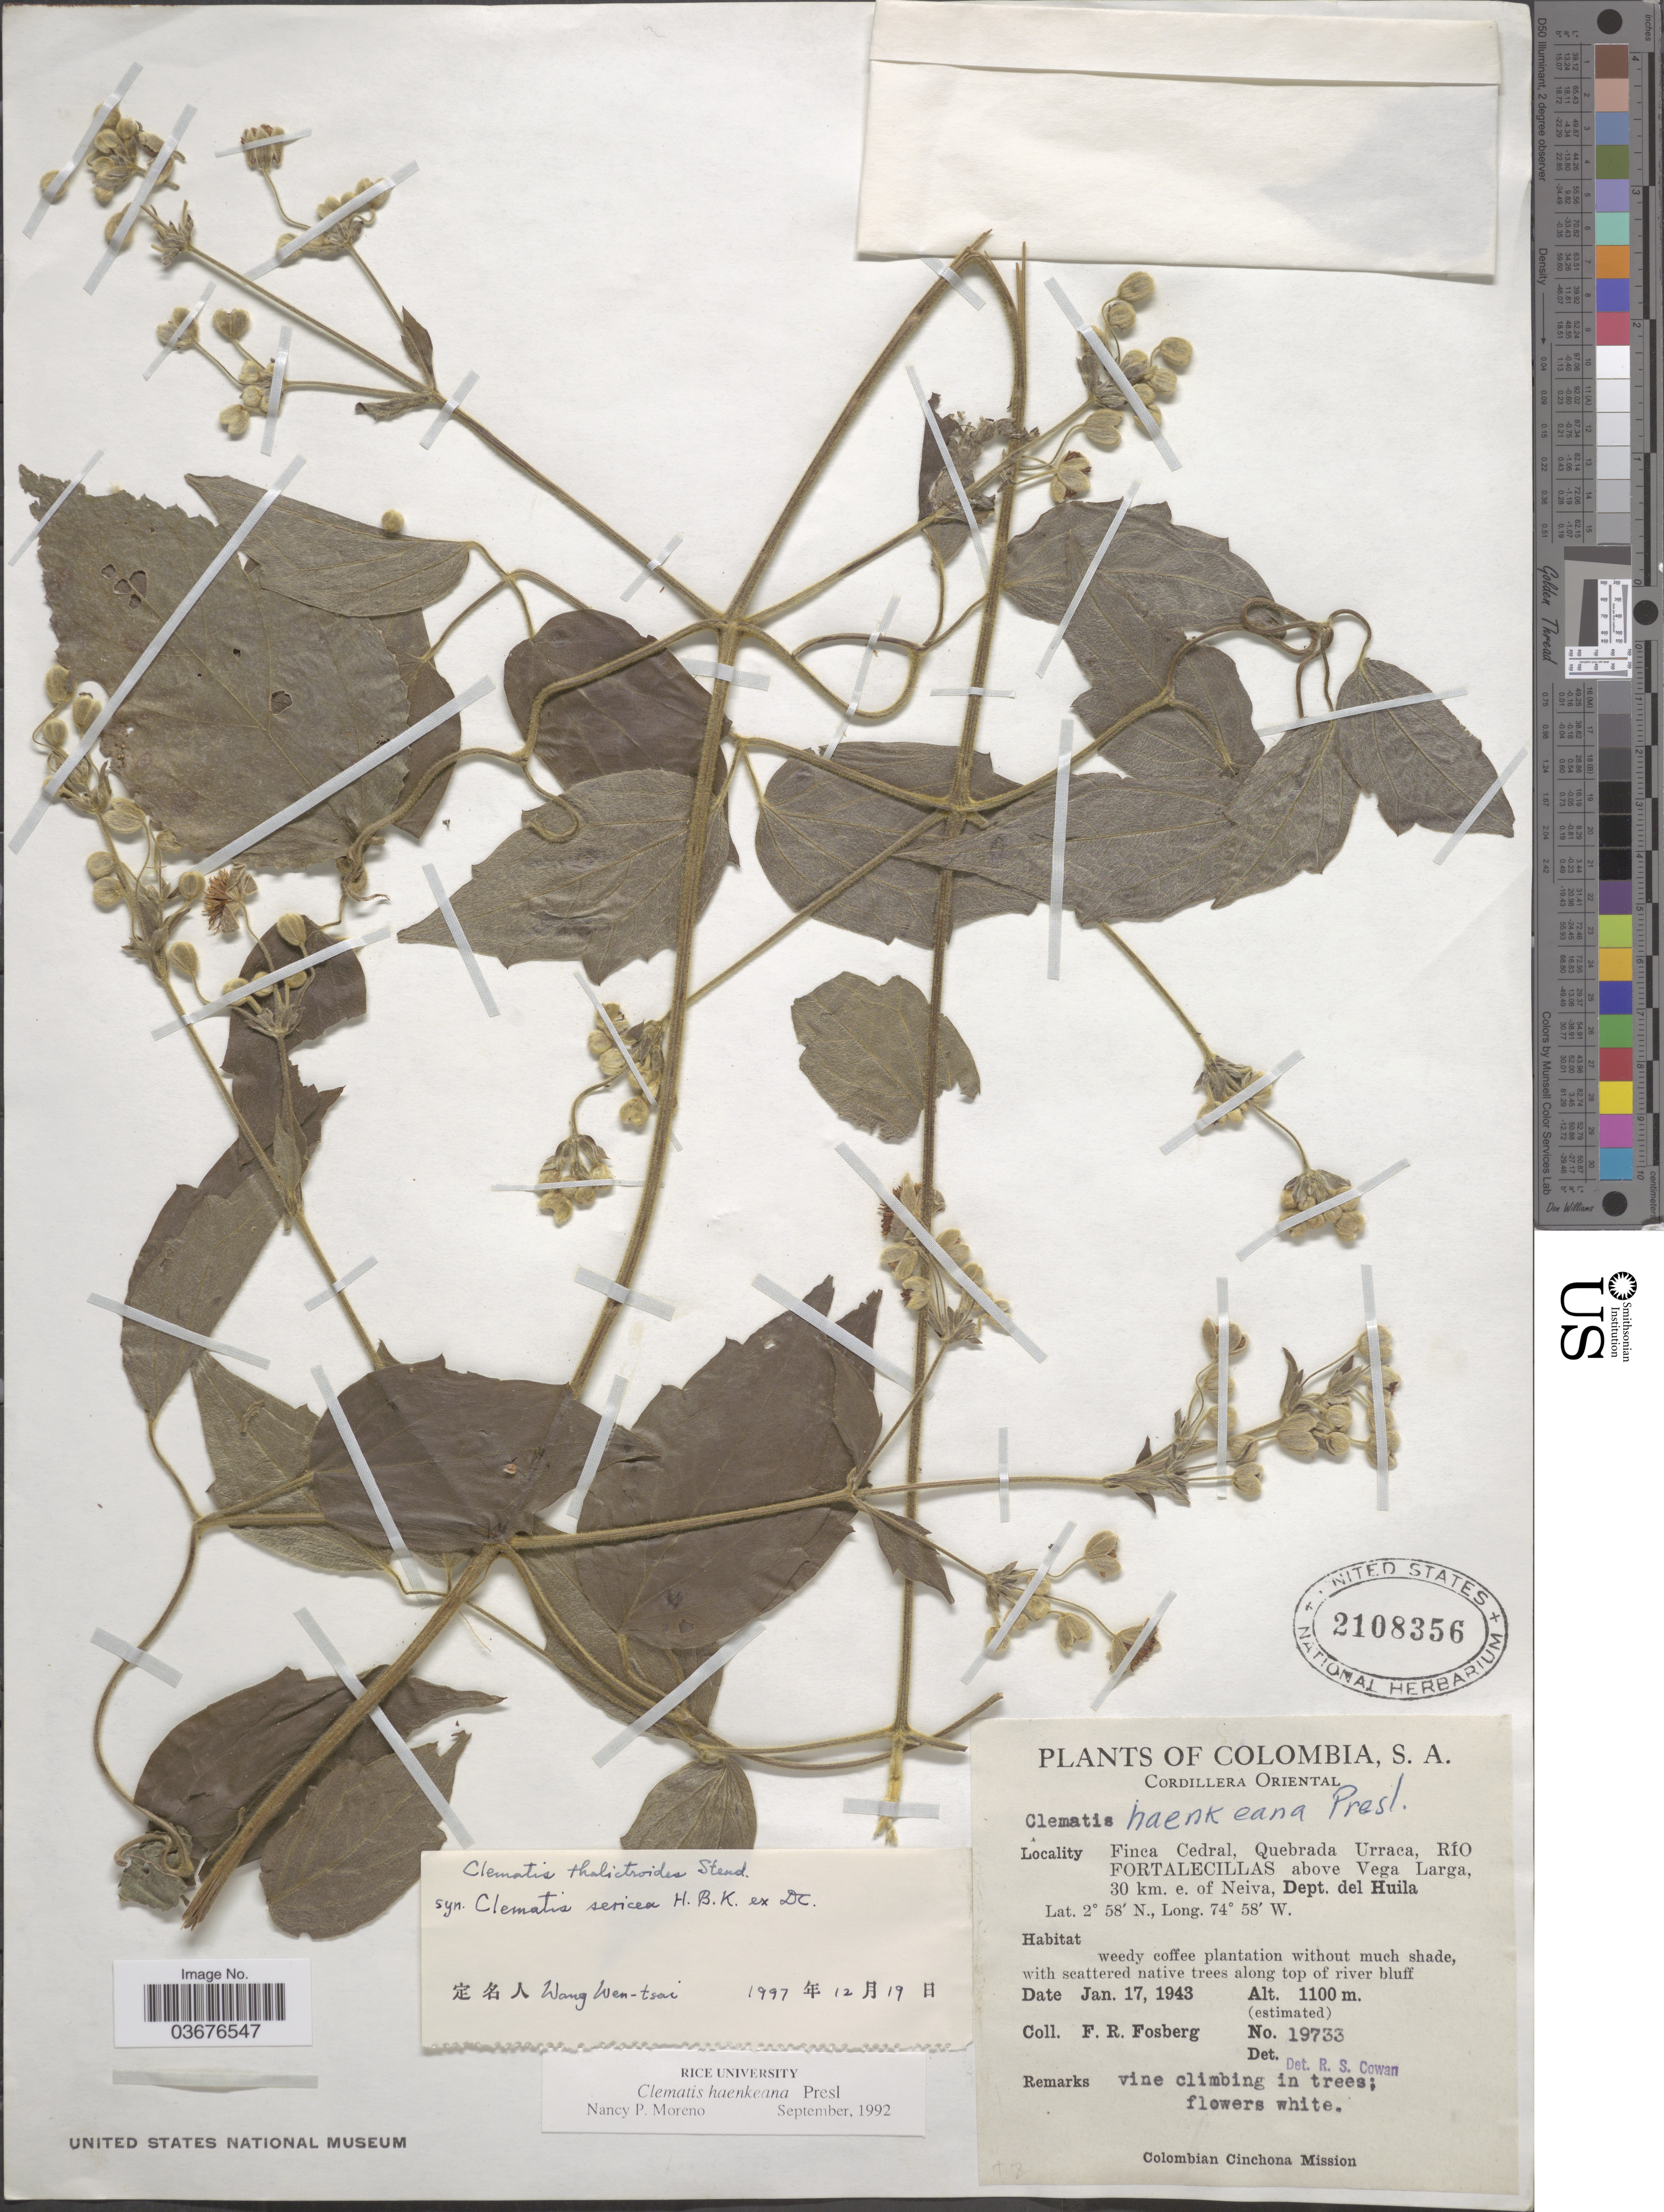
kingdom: Plantae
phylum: Tracheophyta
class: Magnoliopsida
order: Ranunculales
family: Ranunculaceae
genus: Clematis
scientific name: Clematis thalictroides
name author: Steud.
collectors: F. R. Fosberg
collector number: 19733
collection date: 1943-01-17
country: Colombia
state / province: Huila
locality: Cordillera Oriental. Finca Cedral, Quebrada Urraca, Río Fortalecillas above Vega Larga, 30 km. e. of Neiva, Dept. de Huila.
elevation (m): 1100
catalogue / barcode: US 2108356